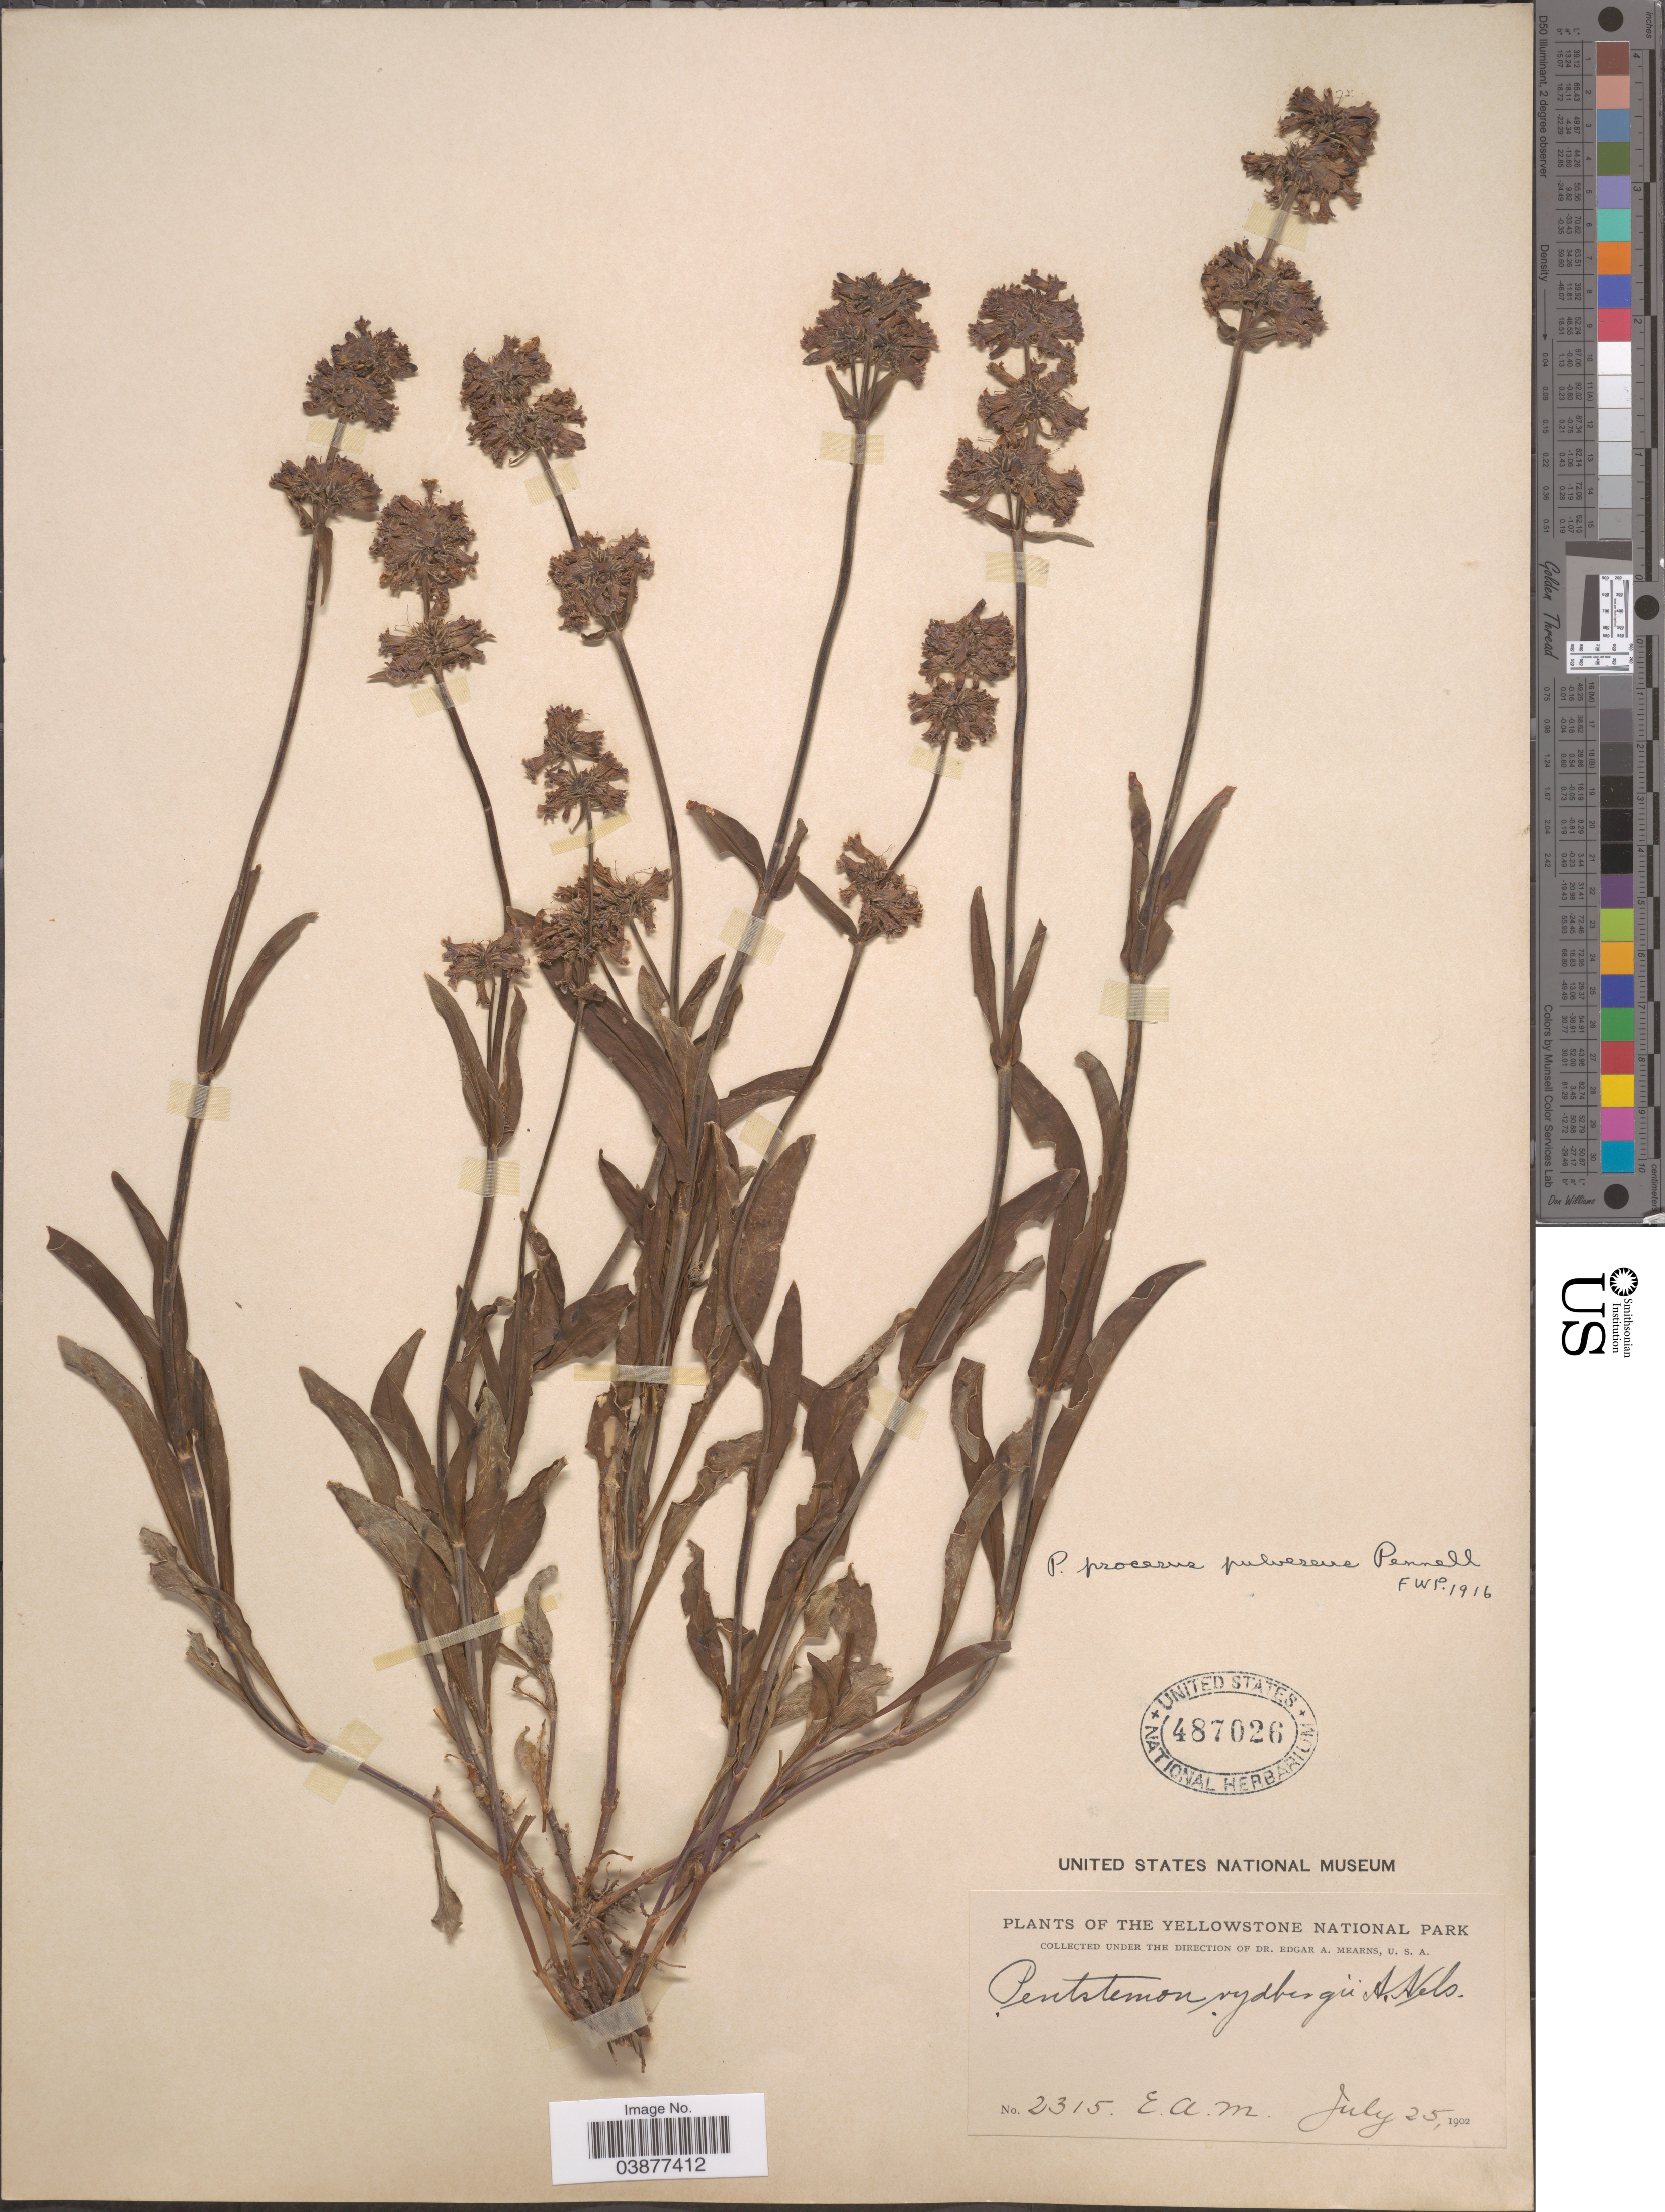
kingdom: Plantae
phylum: Tracheophyta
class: Magnoliopsida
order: Lamiales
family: Plantaginaceae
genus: Penstemon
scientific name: Penstemon procerus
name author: Douglas ex Graham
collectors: E. A. Mearns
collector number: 2315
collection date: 1902-07-25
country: United States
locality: Yellowstone National Park.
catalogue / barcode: US 487026